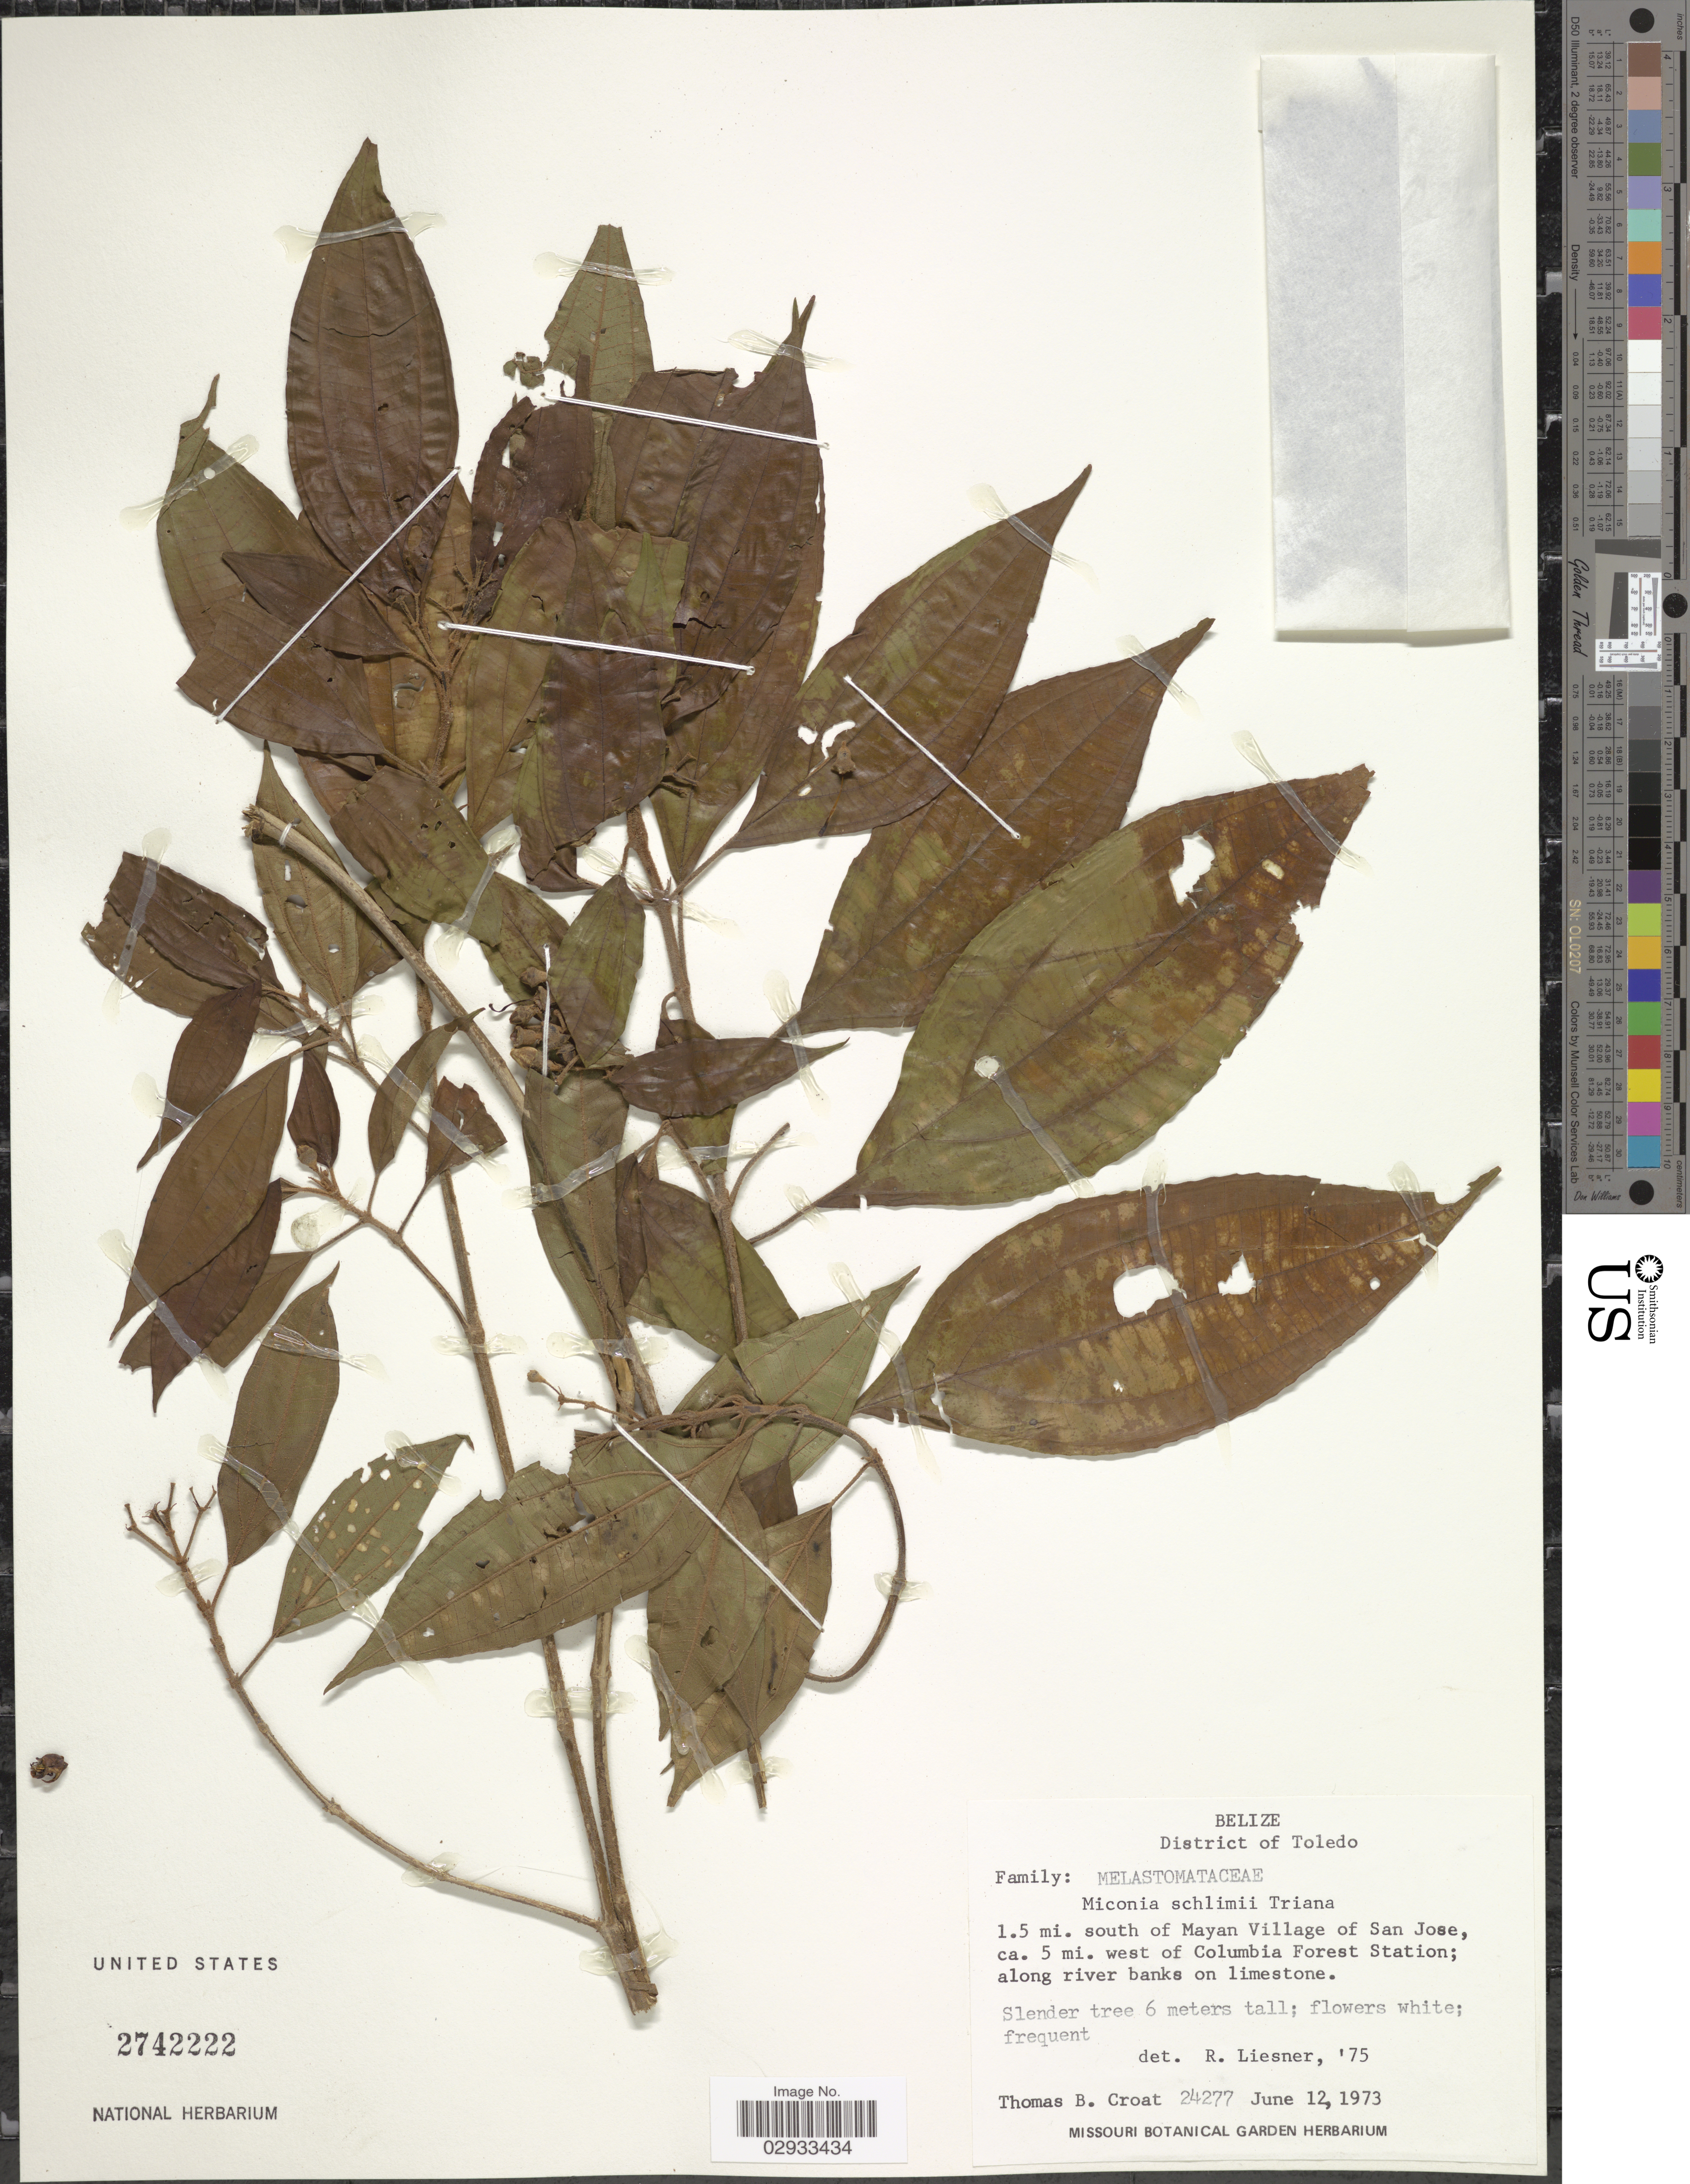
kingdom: Plantae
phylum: Tracheophyta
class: Magnoliopsida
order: Myrtales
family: Melastomataceae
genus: Miconia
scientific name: Miconia schlimii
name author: Triana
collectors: T. B. Croat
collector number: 24277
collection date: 1973-06-12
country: Belize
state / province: Toledo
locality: District of Toledo. 1.5 mi. south of Mayan Village of San Jose, ca. 5 mi. west of Columbia Forest Station.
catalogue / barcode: US 2742222